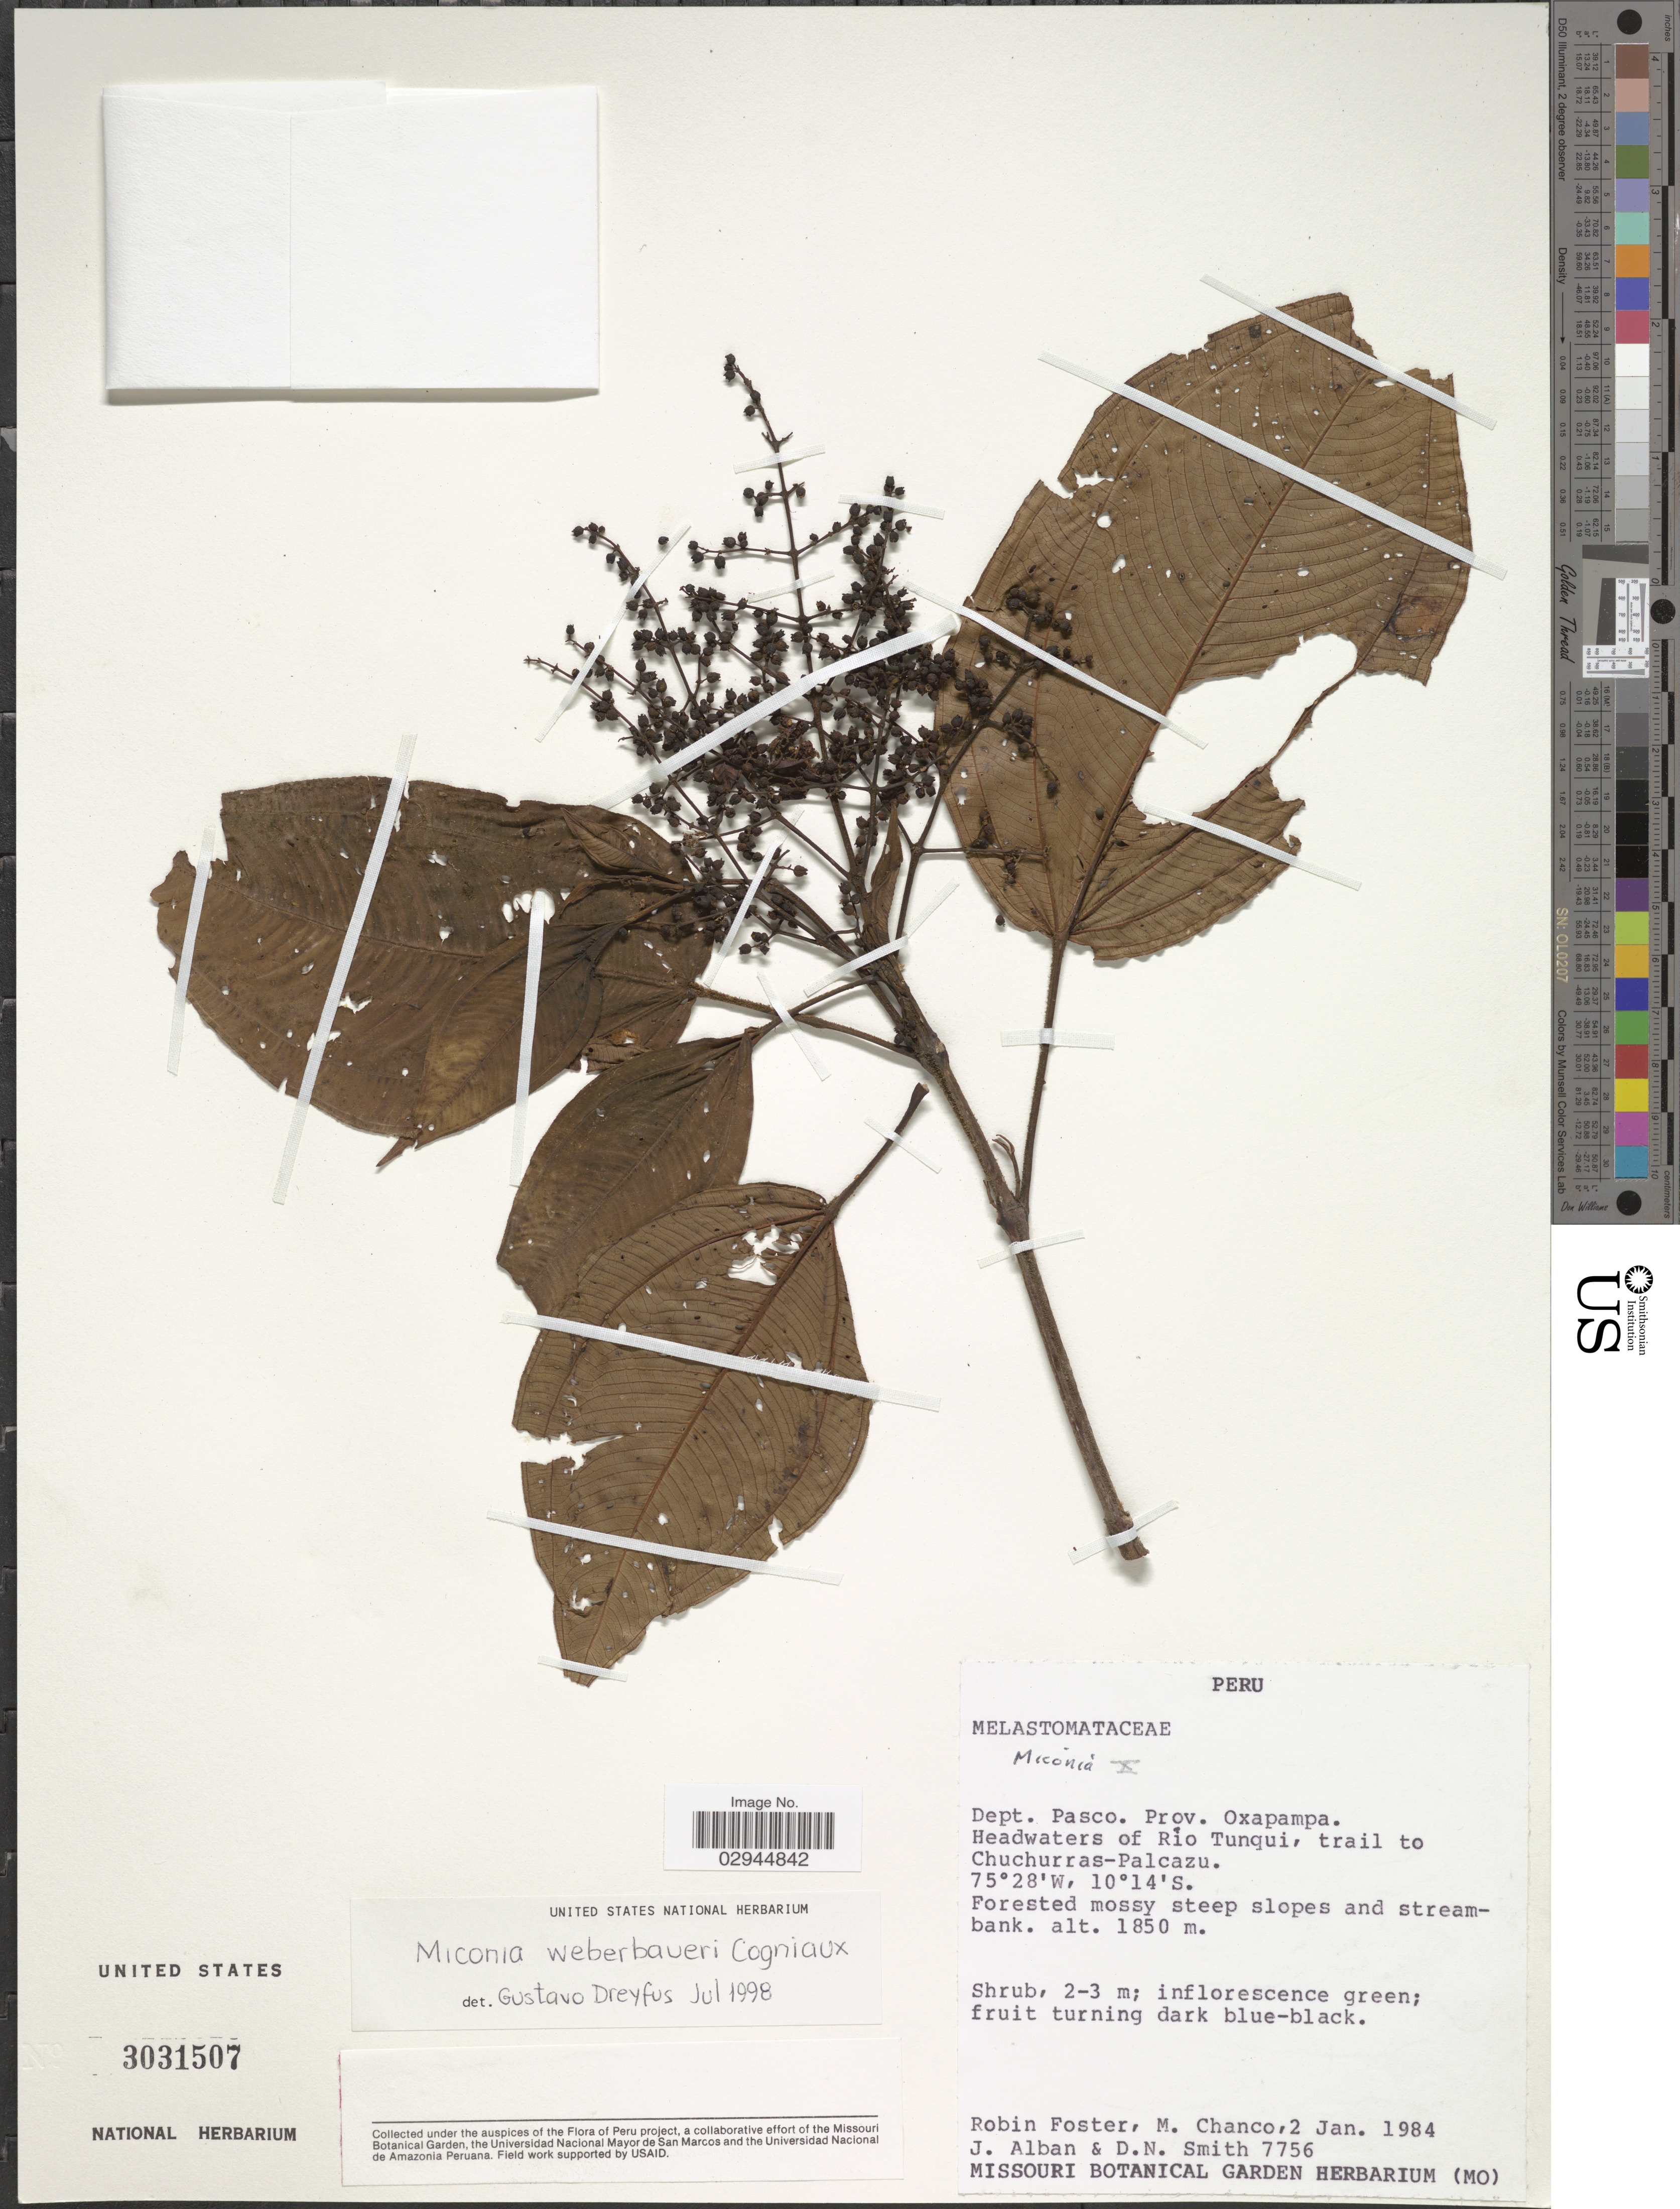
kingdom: Plantae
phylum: Tracheophyta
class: Magnoliopsida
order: Myrtales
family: Melastomataceae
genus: Miconia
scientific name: Miconia weberbaueri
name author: Cogn.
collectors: R. B. Foster, M. Chanco, J. Alban & D. Smith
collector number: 7756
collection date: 1984-01-02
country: Peru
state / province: Pasco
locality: Dept. Pasco. Prov. Oxapampa. Headwaters of Río Tunqui, trail to Chuchurras-Palcazu.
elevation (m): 1850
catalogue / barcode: US 3031507